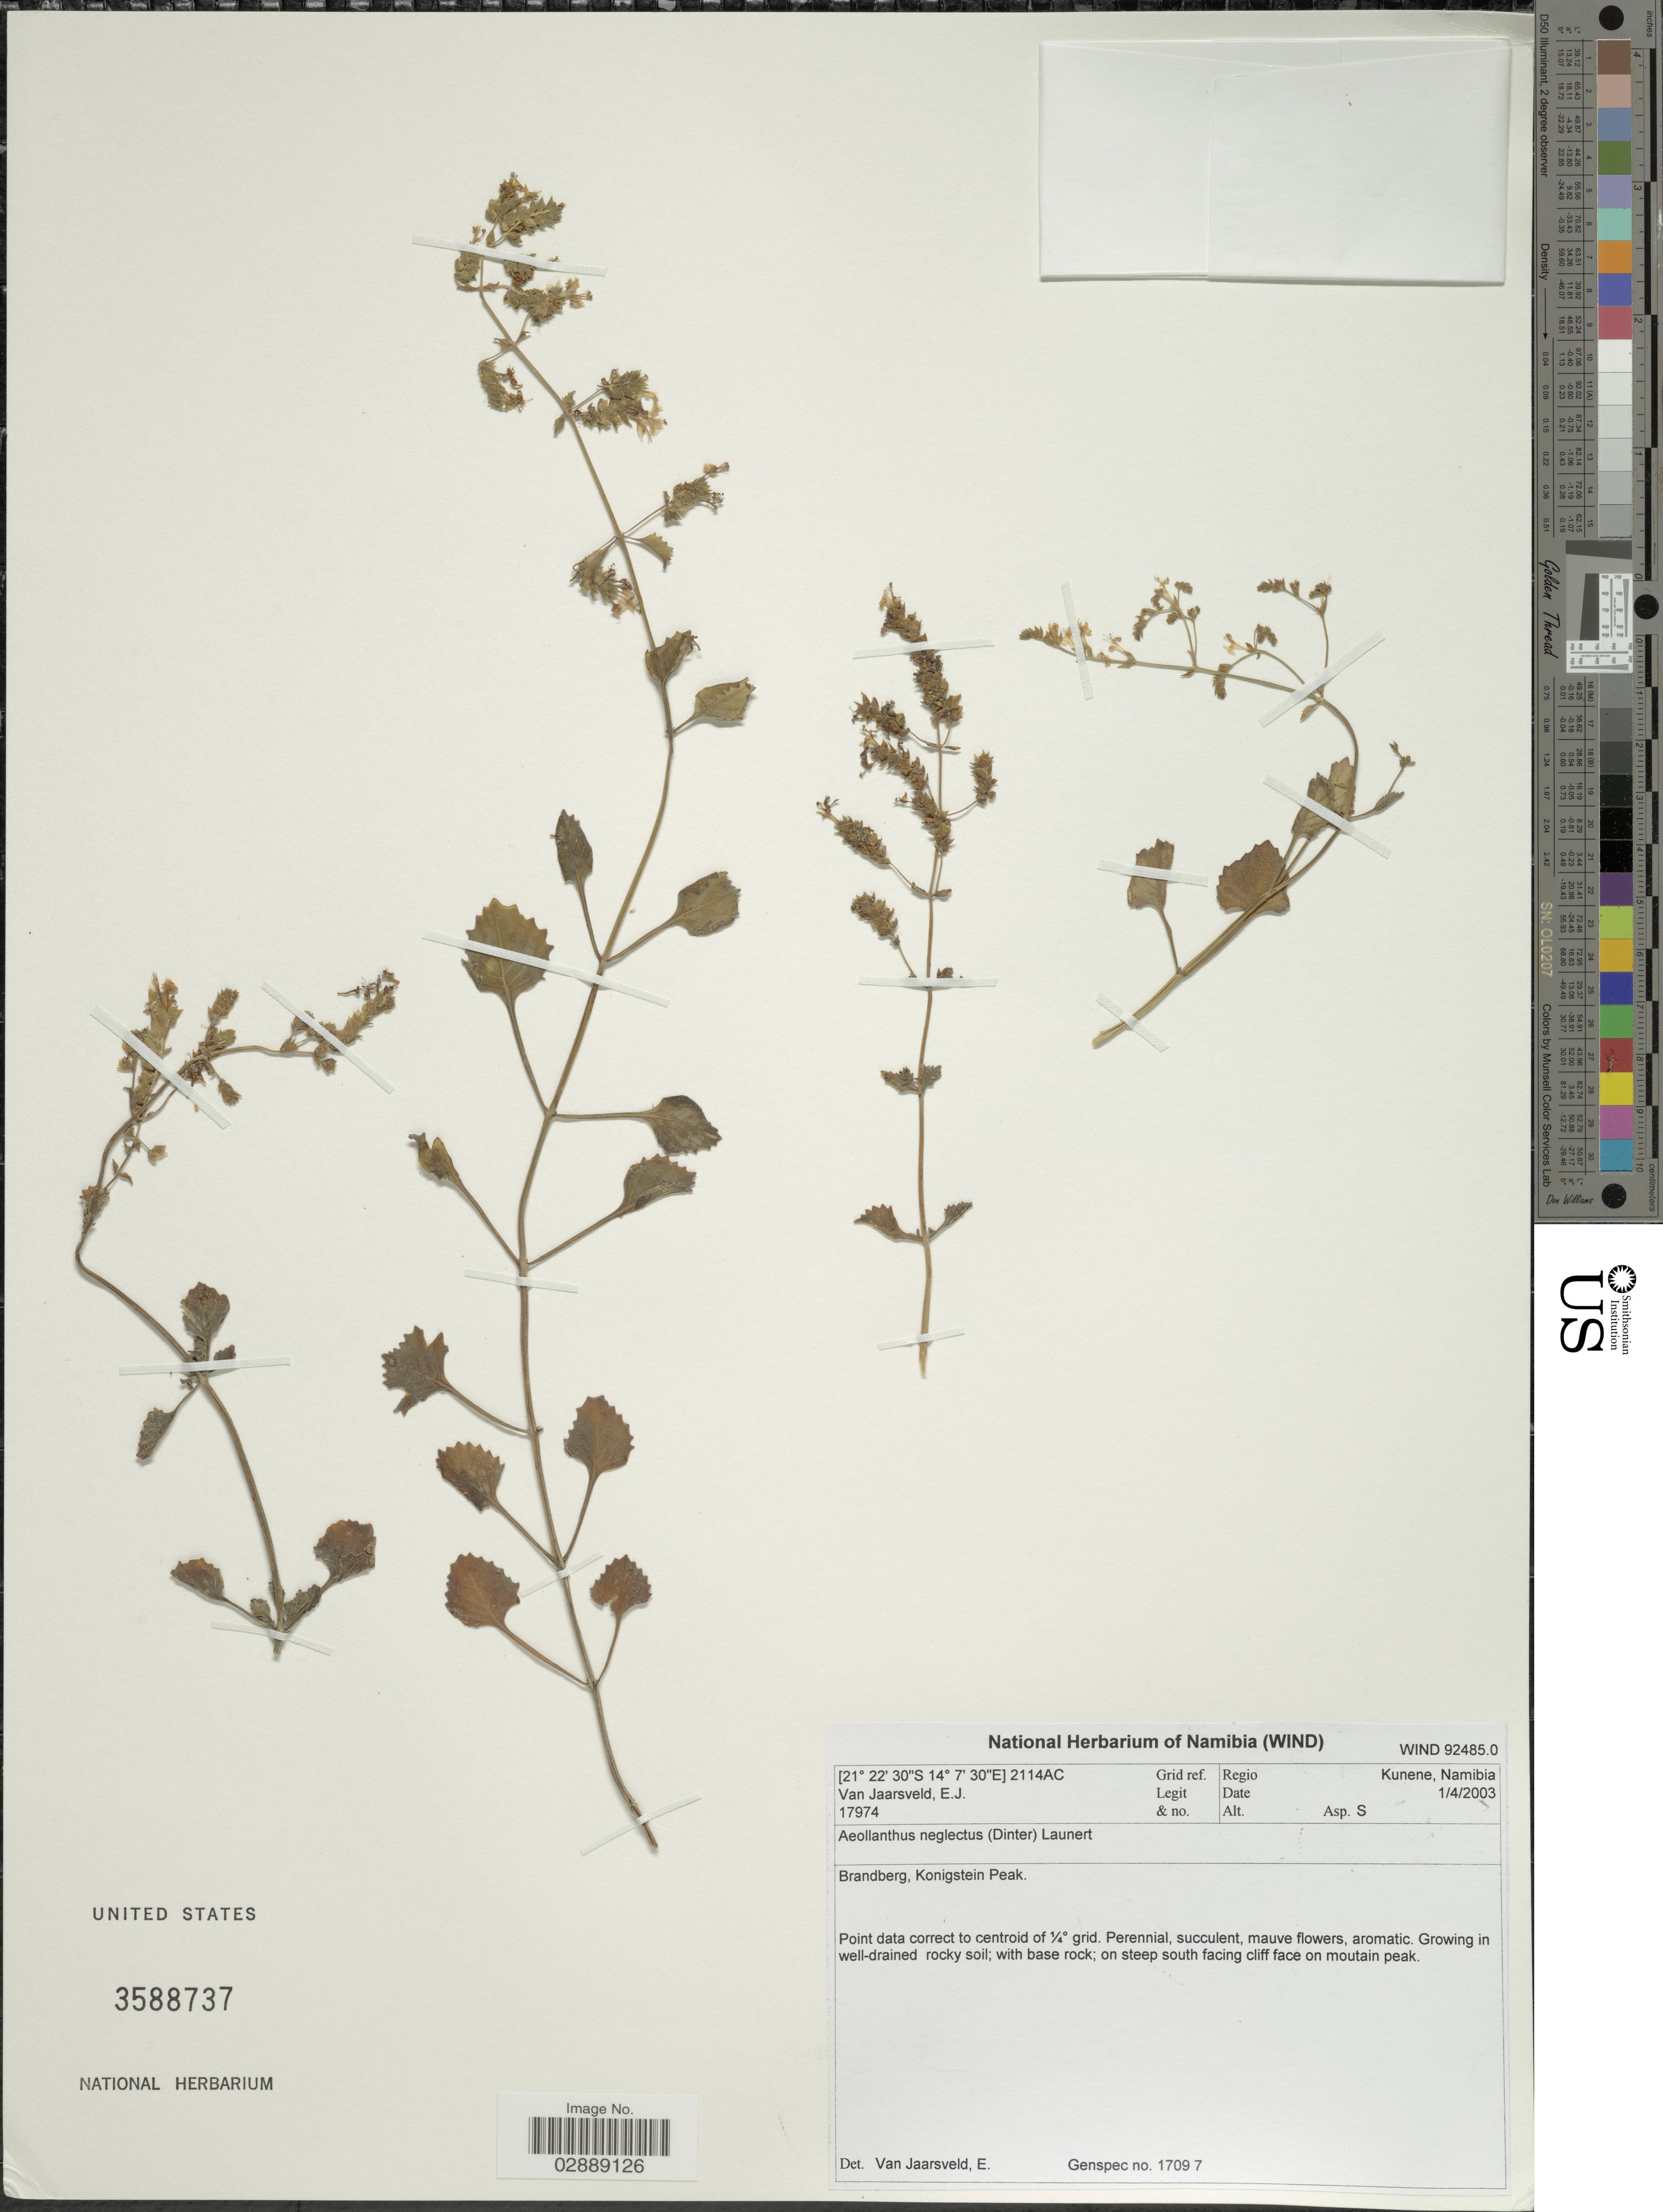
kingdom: Plantae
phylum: Tracheophyta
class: Magnoliopsida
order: Lamiales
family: Lamiaceae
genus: Aeollanthus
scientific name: Aeollanthus neglectus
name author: (Dinter) Launert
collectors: E. van Jaarsveld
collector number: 17974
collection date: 2003-04-01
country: Namibia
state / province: Kunene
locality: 2114AC Grid ref. Regio Kunene. Brandberg, Konigstein Peak.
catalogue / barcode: US 3588737